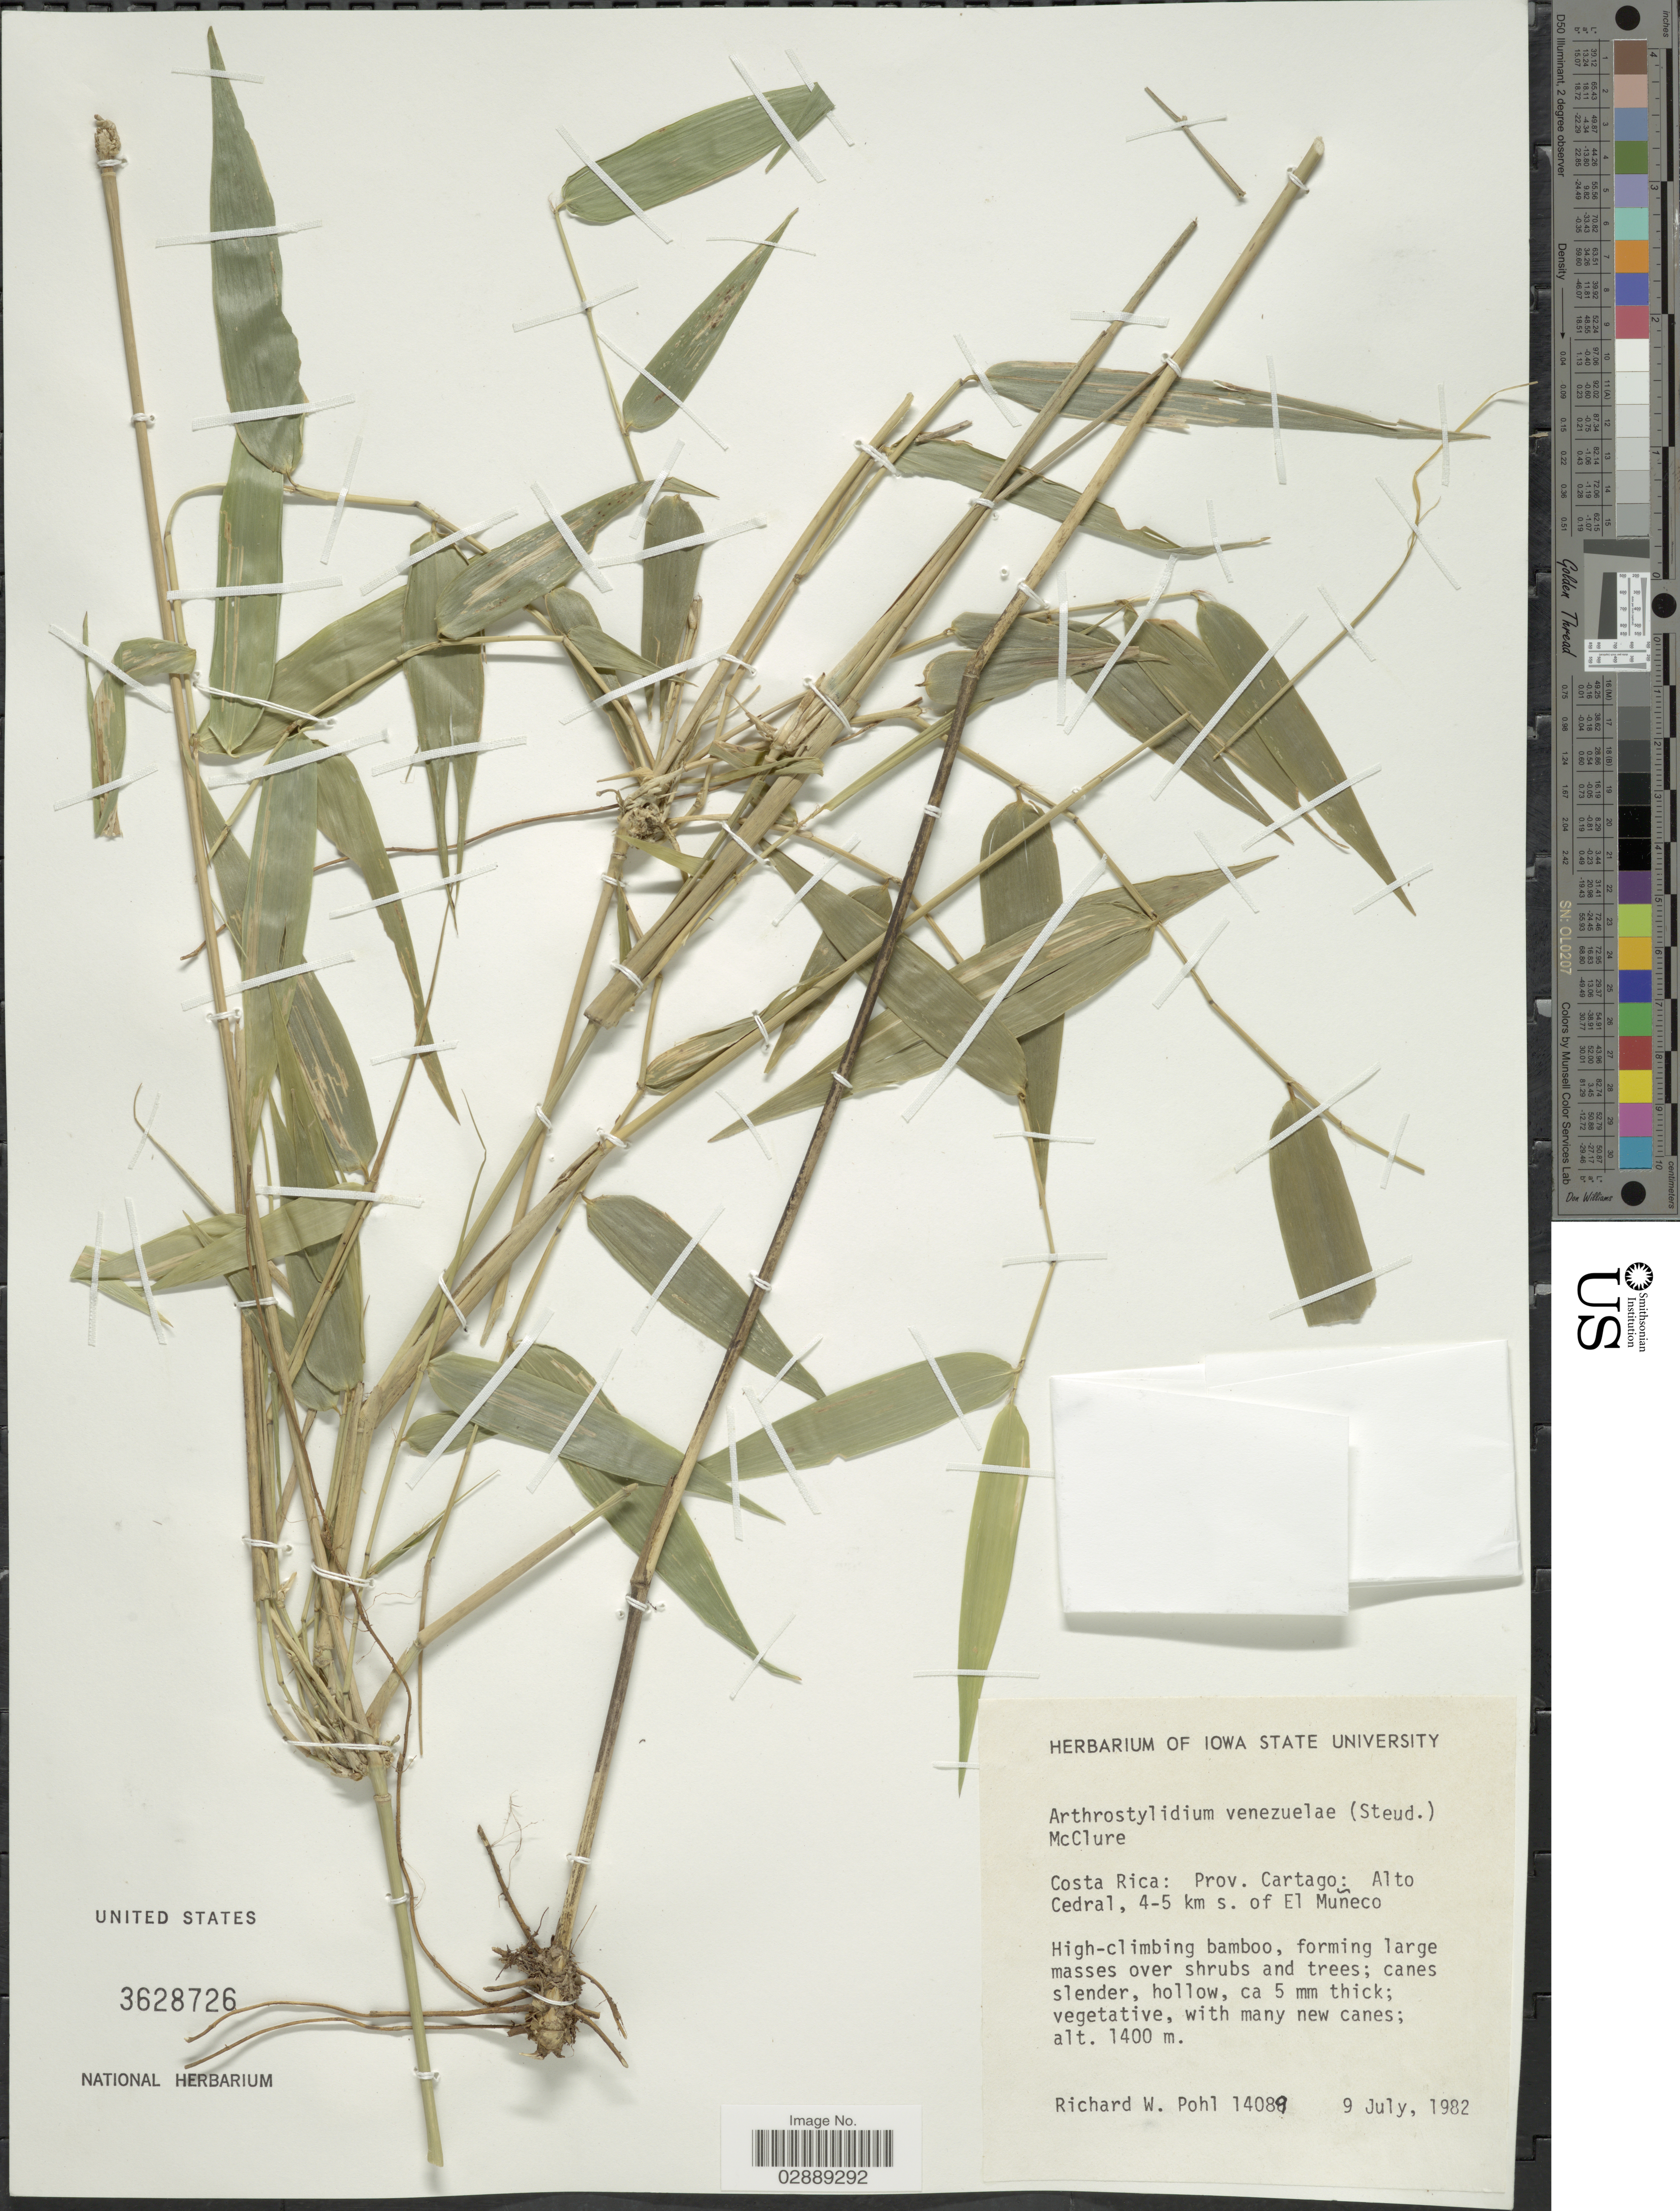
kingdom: Plantae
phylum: Tracheophyta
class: Liliopsida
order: Poales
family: Poaceae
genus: Arthrostylidium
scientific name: Arthrostylidium venezuelae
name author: (Steud.) McClure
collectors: R. W. Pohl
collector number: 14089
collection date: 1982-07-09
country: Costa Rica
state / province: Cartago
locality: Alto Cedral, 4-5 km s. of El Muñeco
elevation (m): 1400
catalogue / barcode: US 3628726